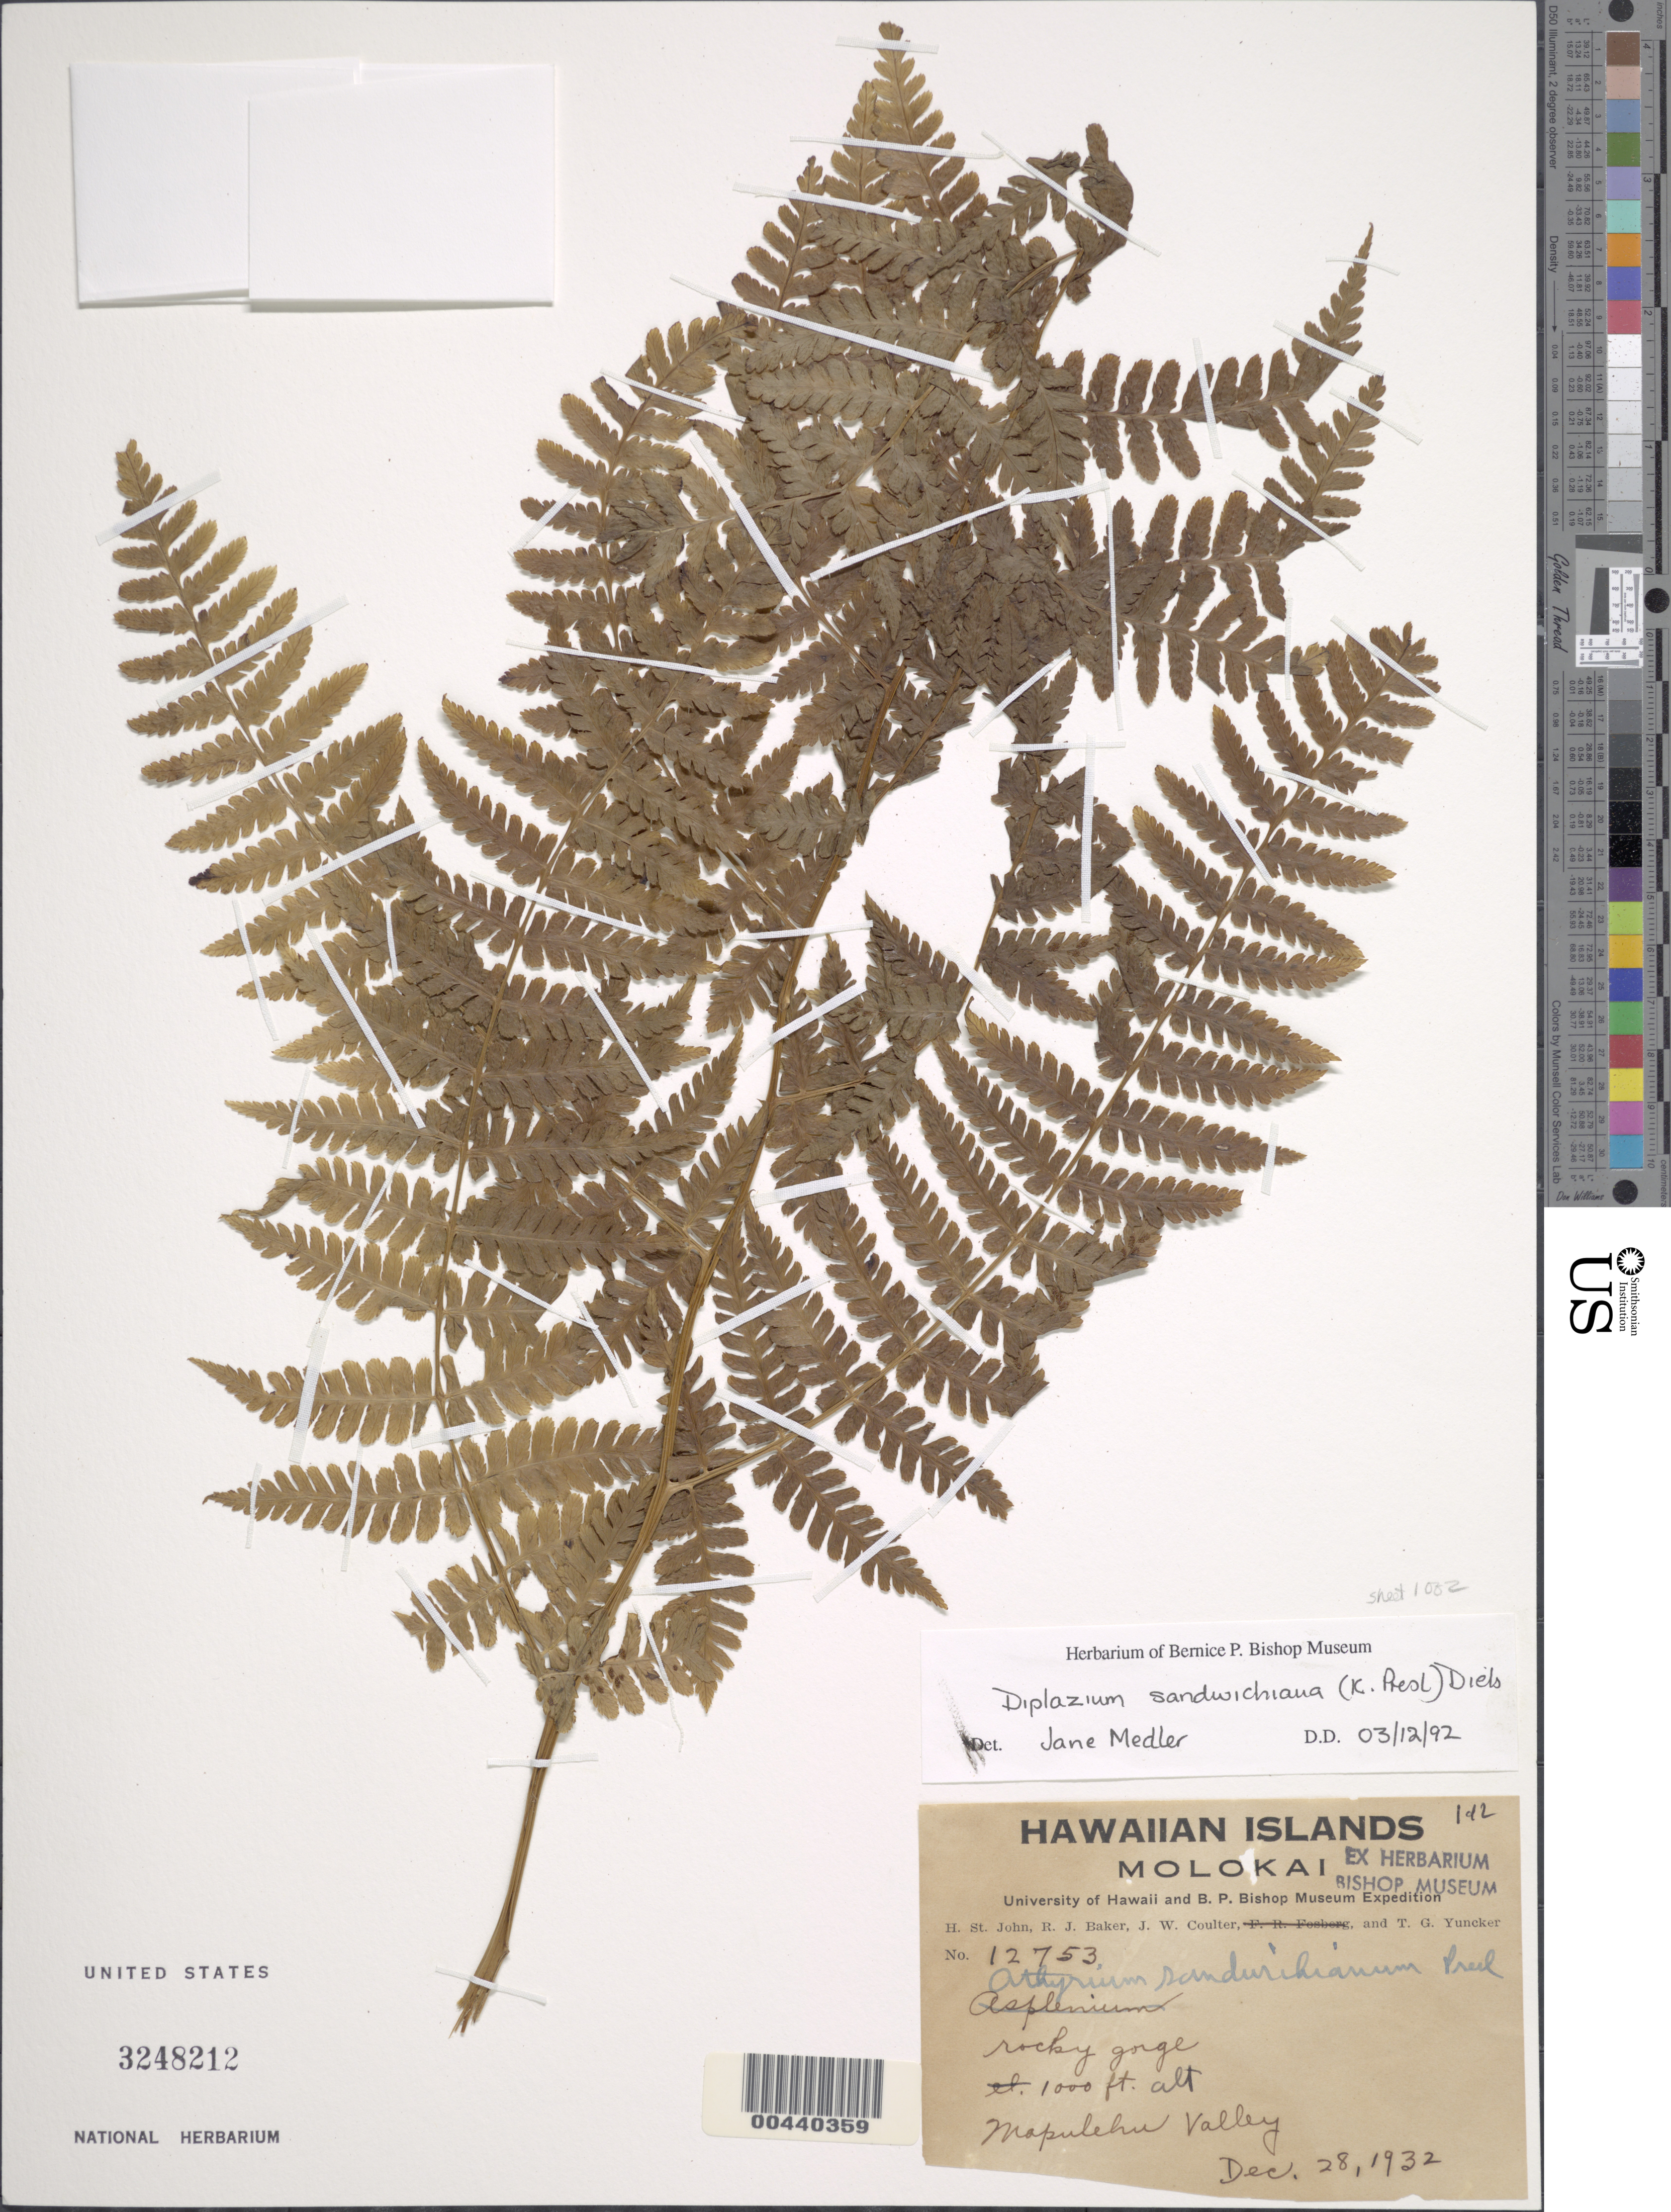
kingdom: Plantae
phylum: Tracheophyta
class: Polypodiopsida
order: Polypodiales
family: Athyriaceae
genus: Diplazium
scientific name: Diplazium sandwichianum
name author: (C. Presl) Diels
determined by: Medler, J.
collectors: H. St. John, R. J. Baker, J. W. Coulter & T. G. Yuncker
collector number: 12753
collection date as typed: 28 Dec 1932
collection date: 1932-12-28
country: United States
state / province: Hawaii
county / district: Kauai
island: Kaua'i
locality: Mapulehu Valley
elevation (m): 305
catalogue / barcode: US 3248212